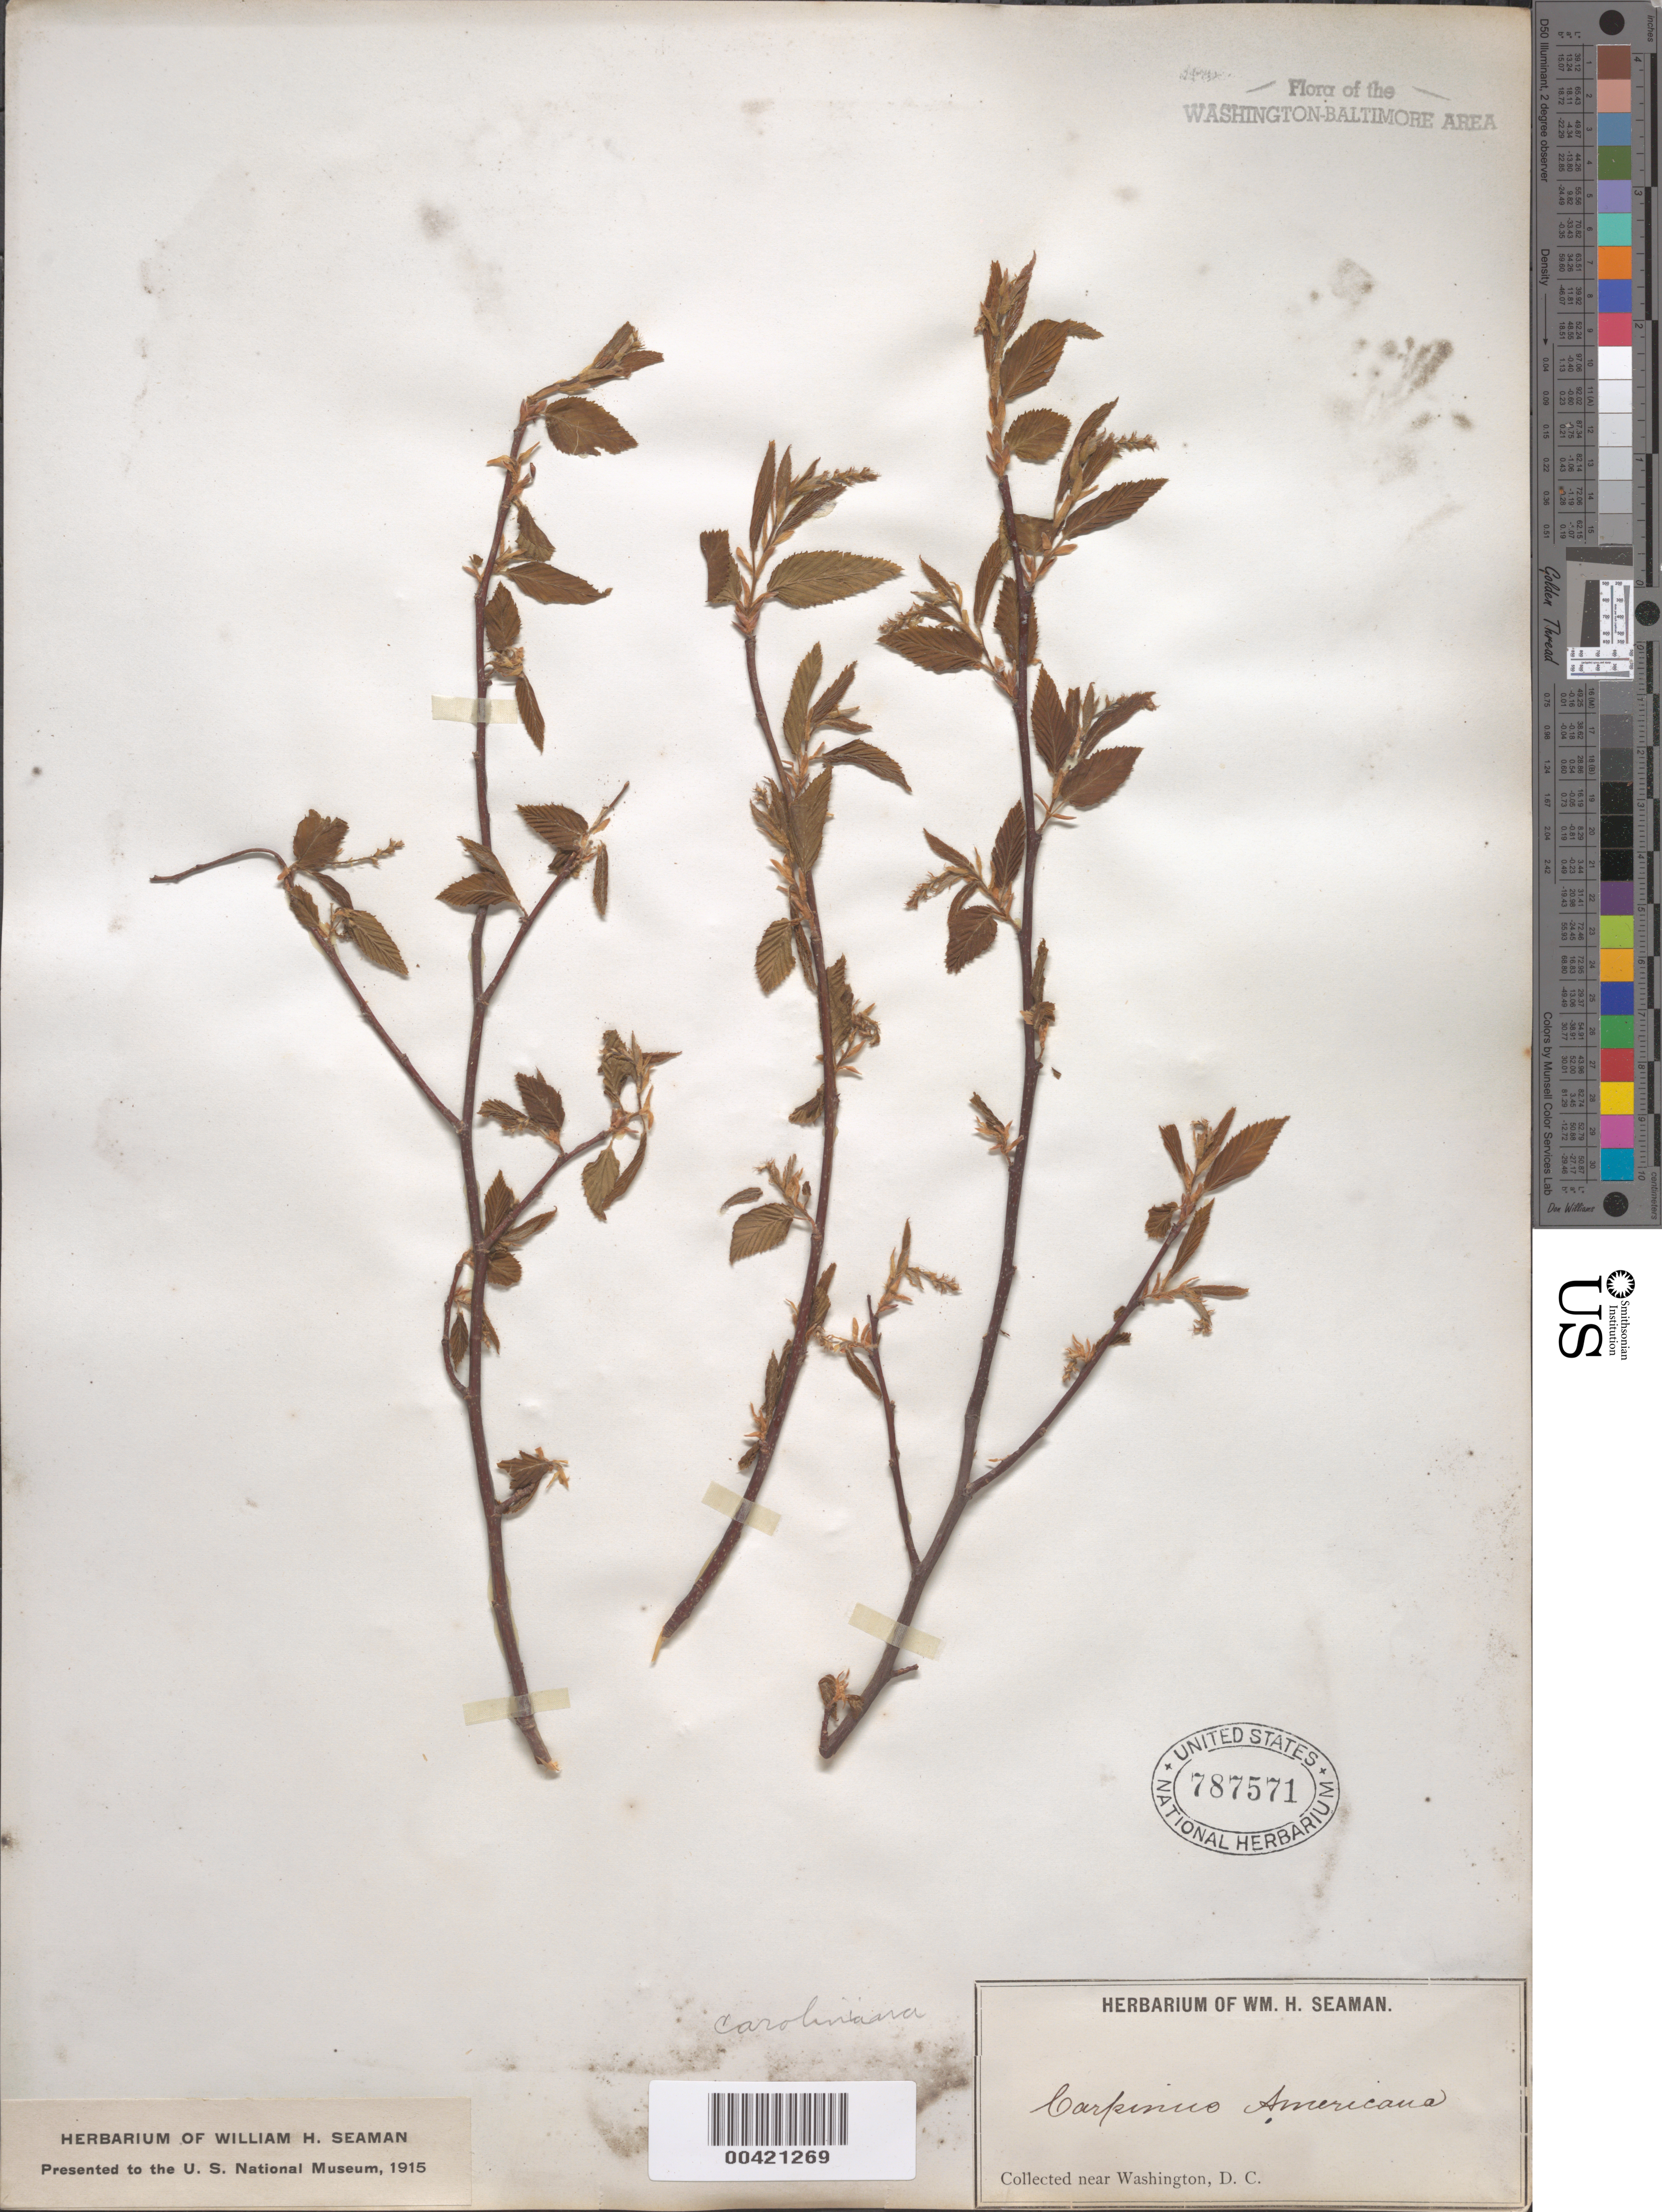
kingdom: Plantae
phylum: Tracheophyta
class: Magnoliopsida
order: Fagales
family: Betulaceae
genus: Carpinus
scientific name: Carpinus caroliniana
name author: Walter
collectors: W. Seaman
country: United States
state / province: District of Columbia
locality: Washington DC Area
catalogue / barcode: US 787571